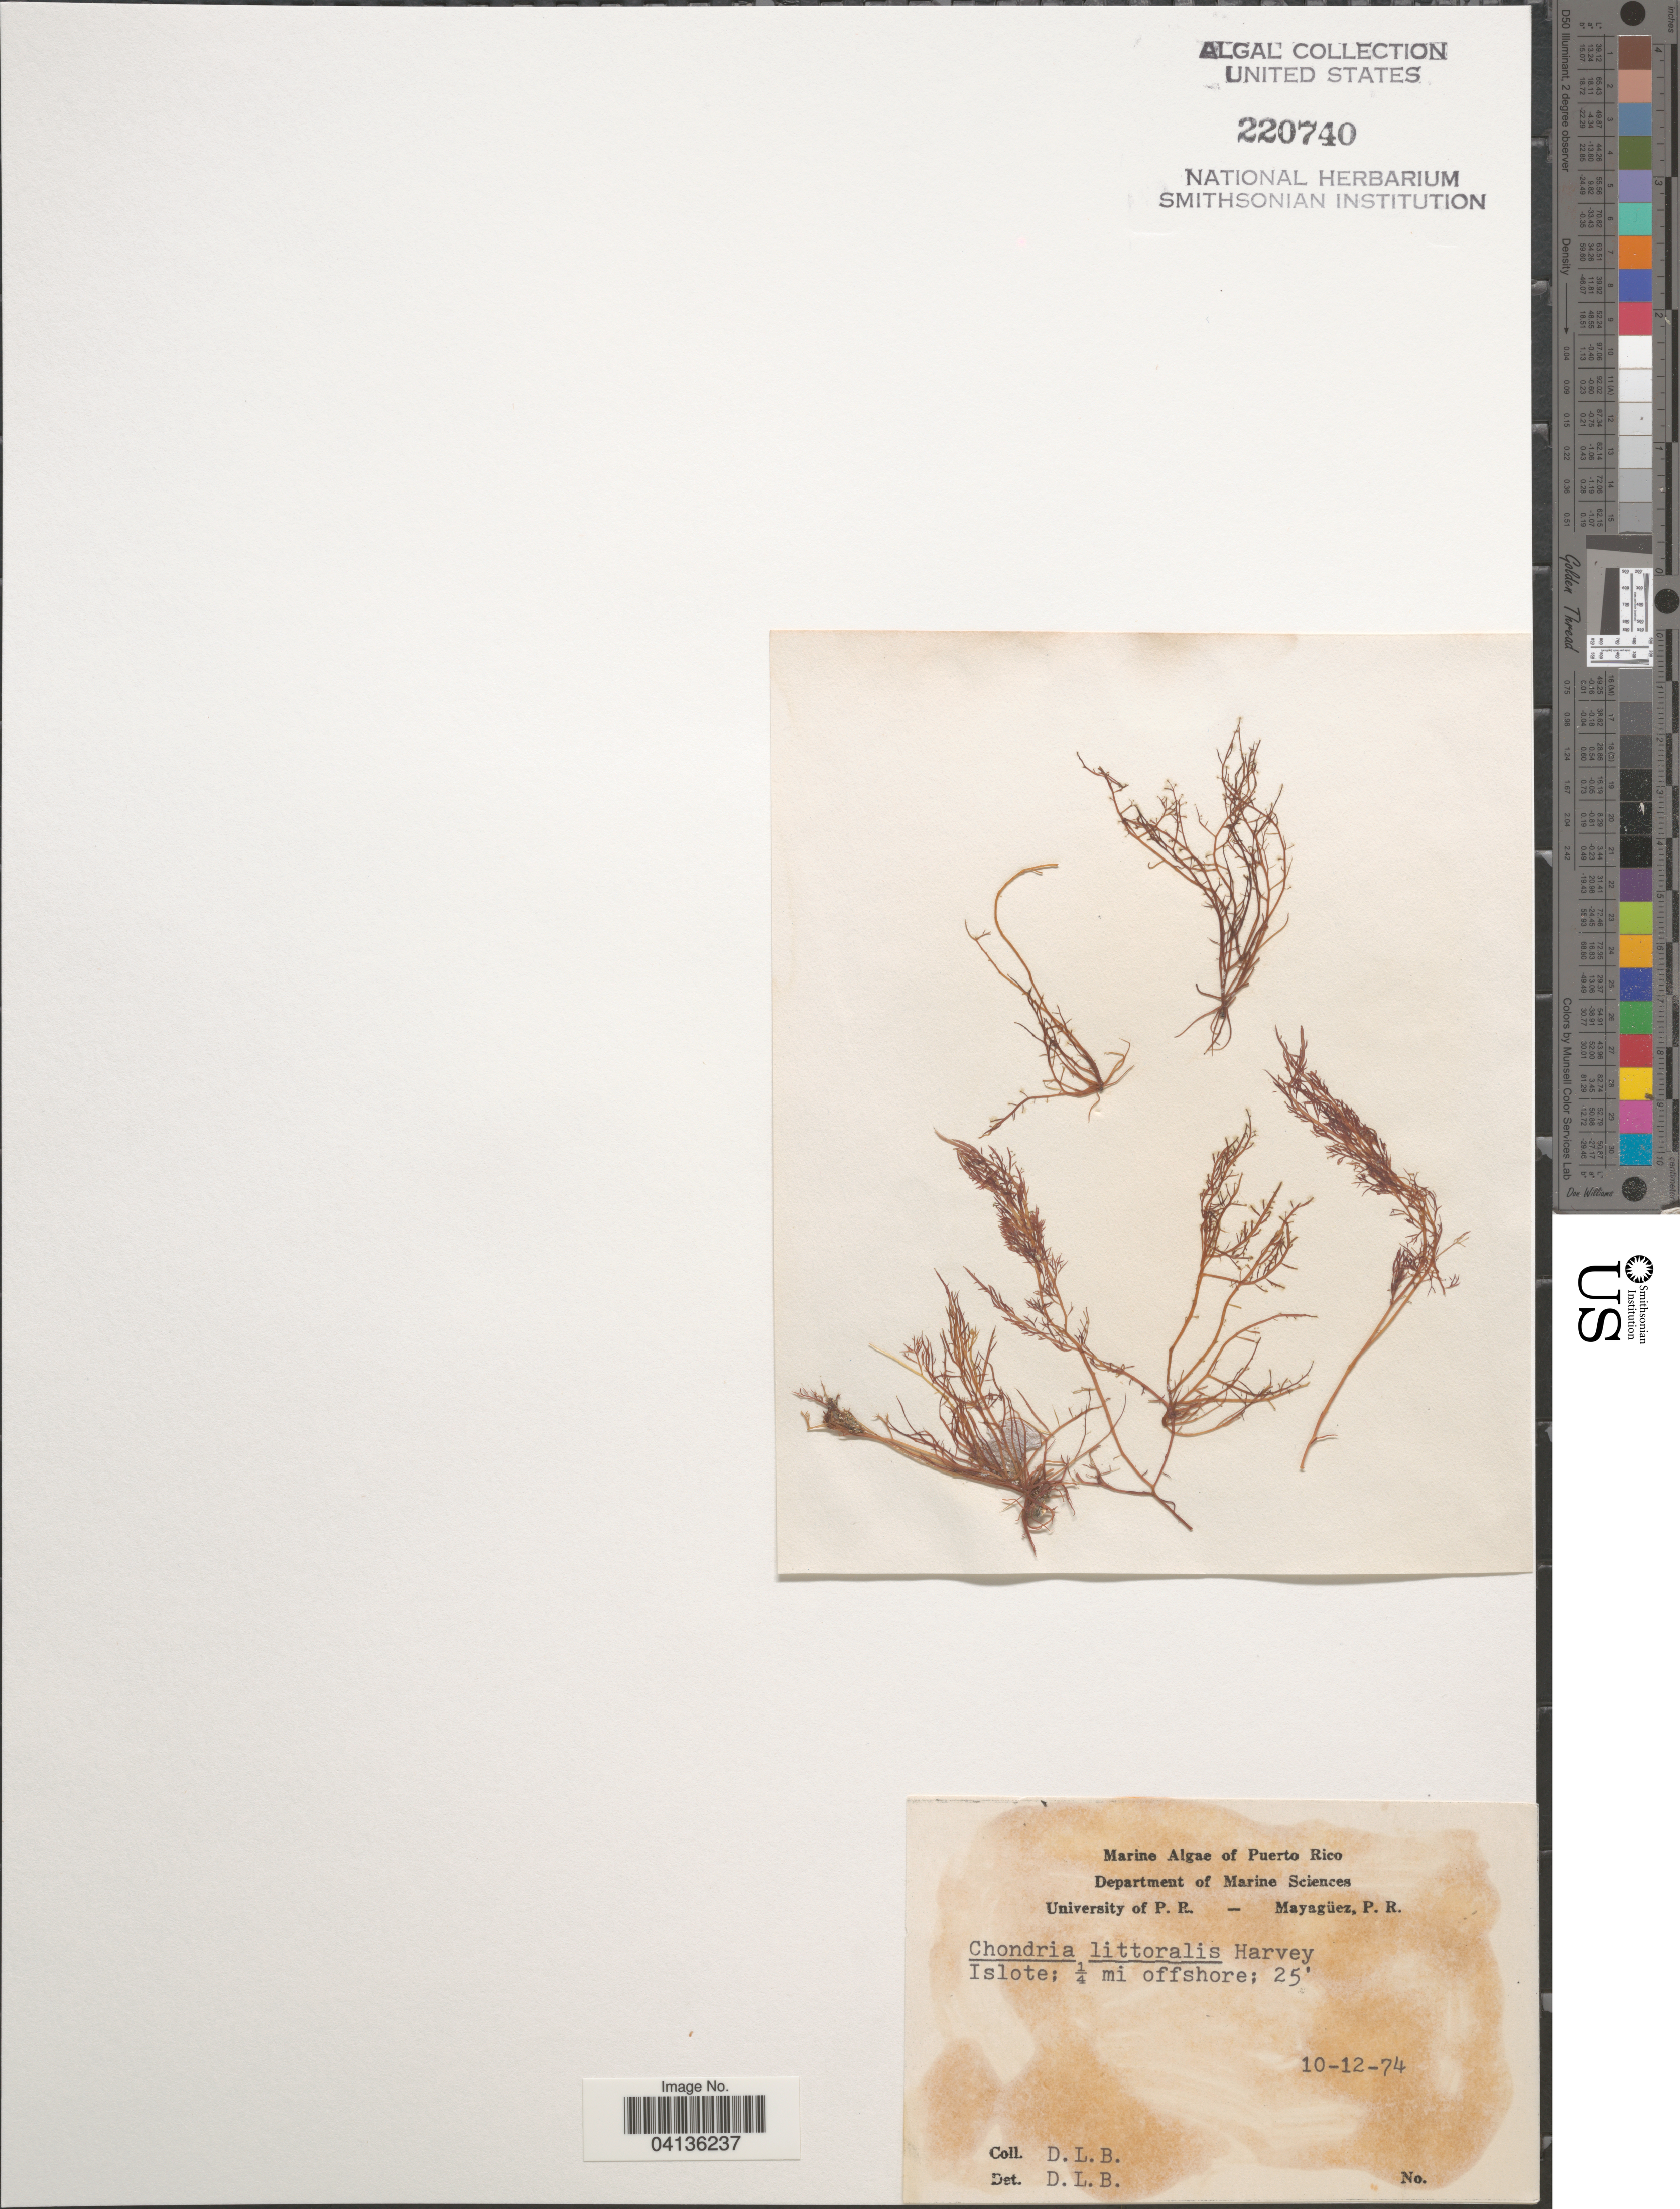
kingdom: Plantae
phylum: Rhodophyta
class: Florideophyceae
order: Ceramiales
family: Rhodomelaceae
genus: Chondria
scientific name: Chondria littoralis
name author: Harv.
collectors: D. L. B.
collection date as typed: Transcribed d/m/y: 10/12/74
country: Puerto Rico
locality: Islote; ¼ mi offshore.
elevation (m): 8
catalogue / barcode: US 220740